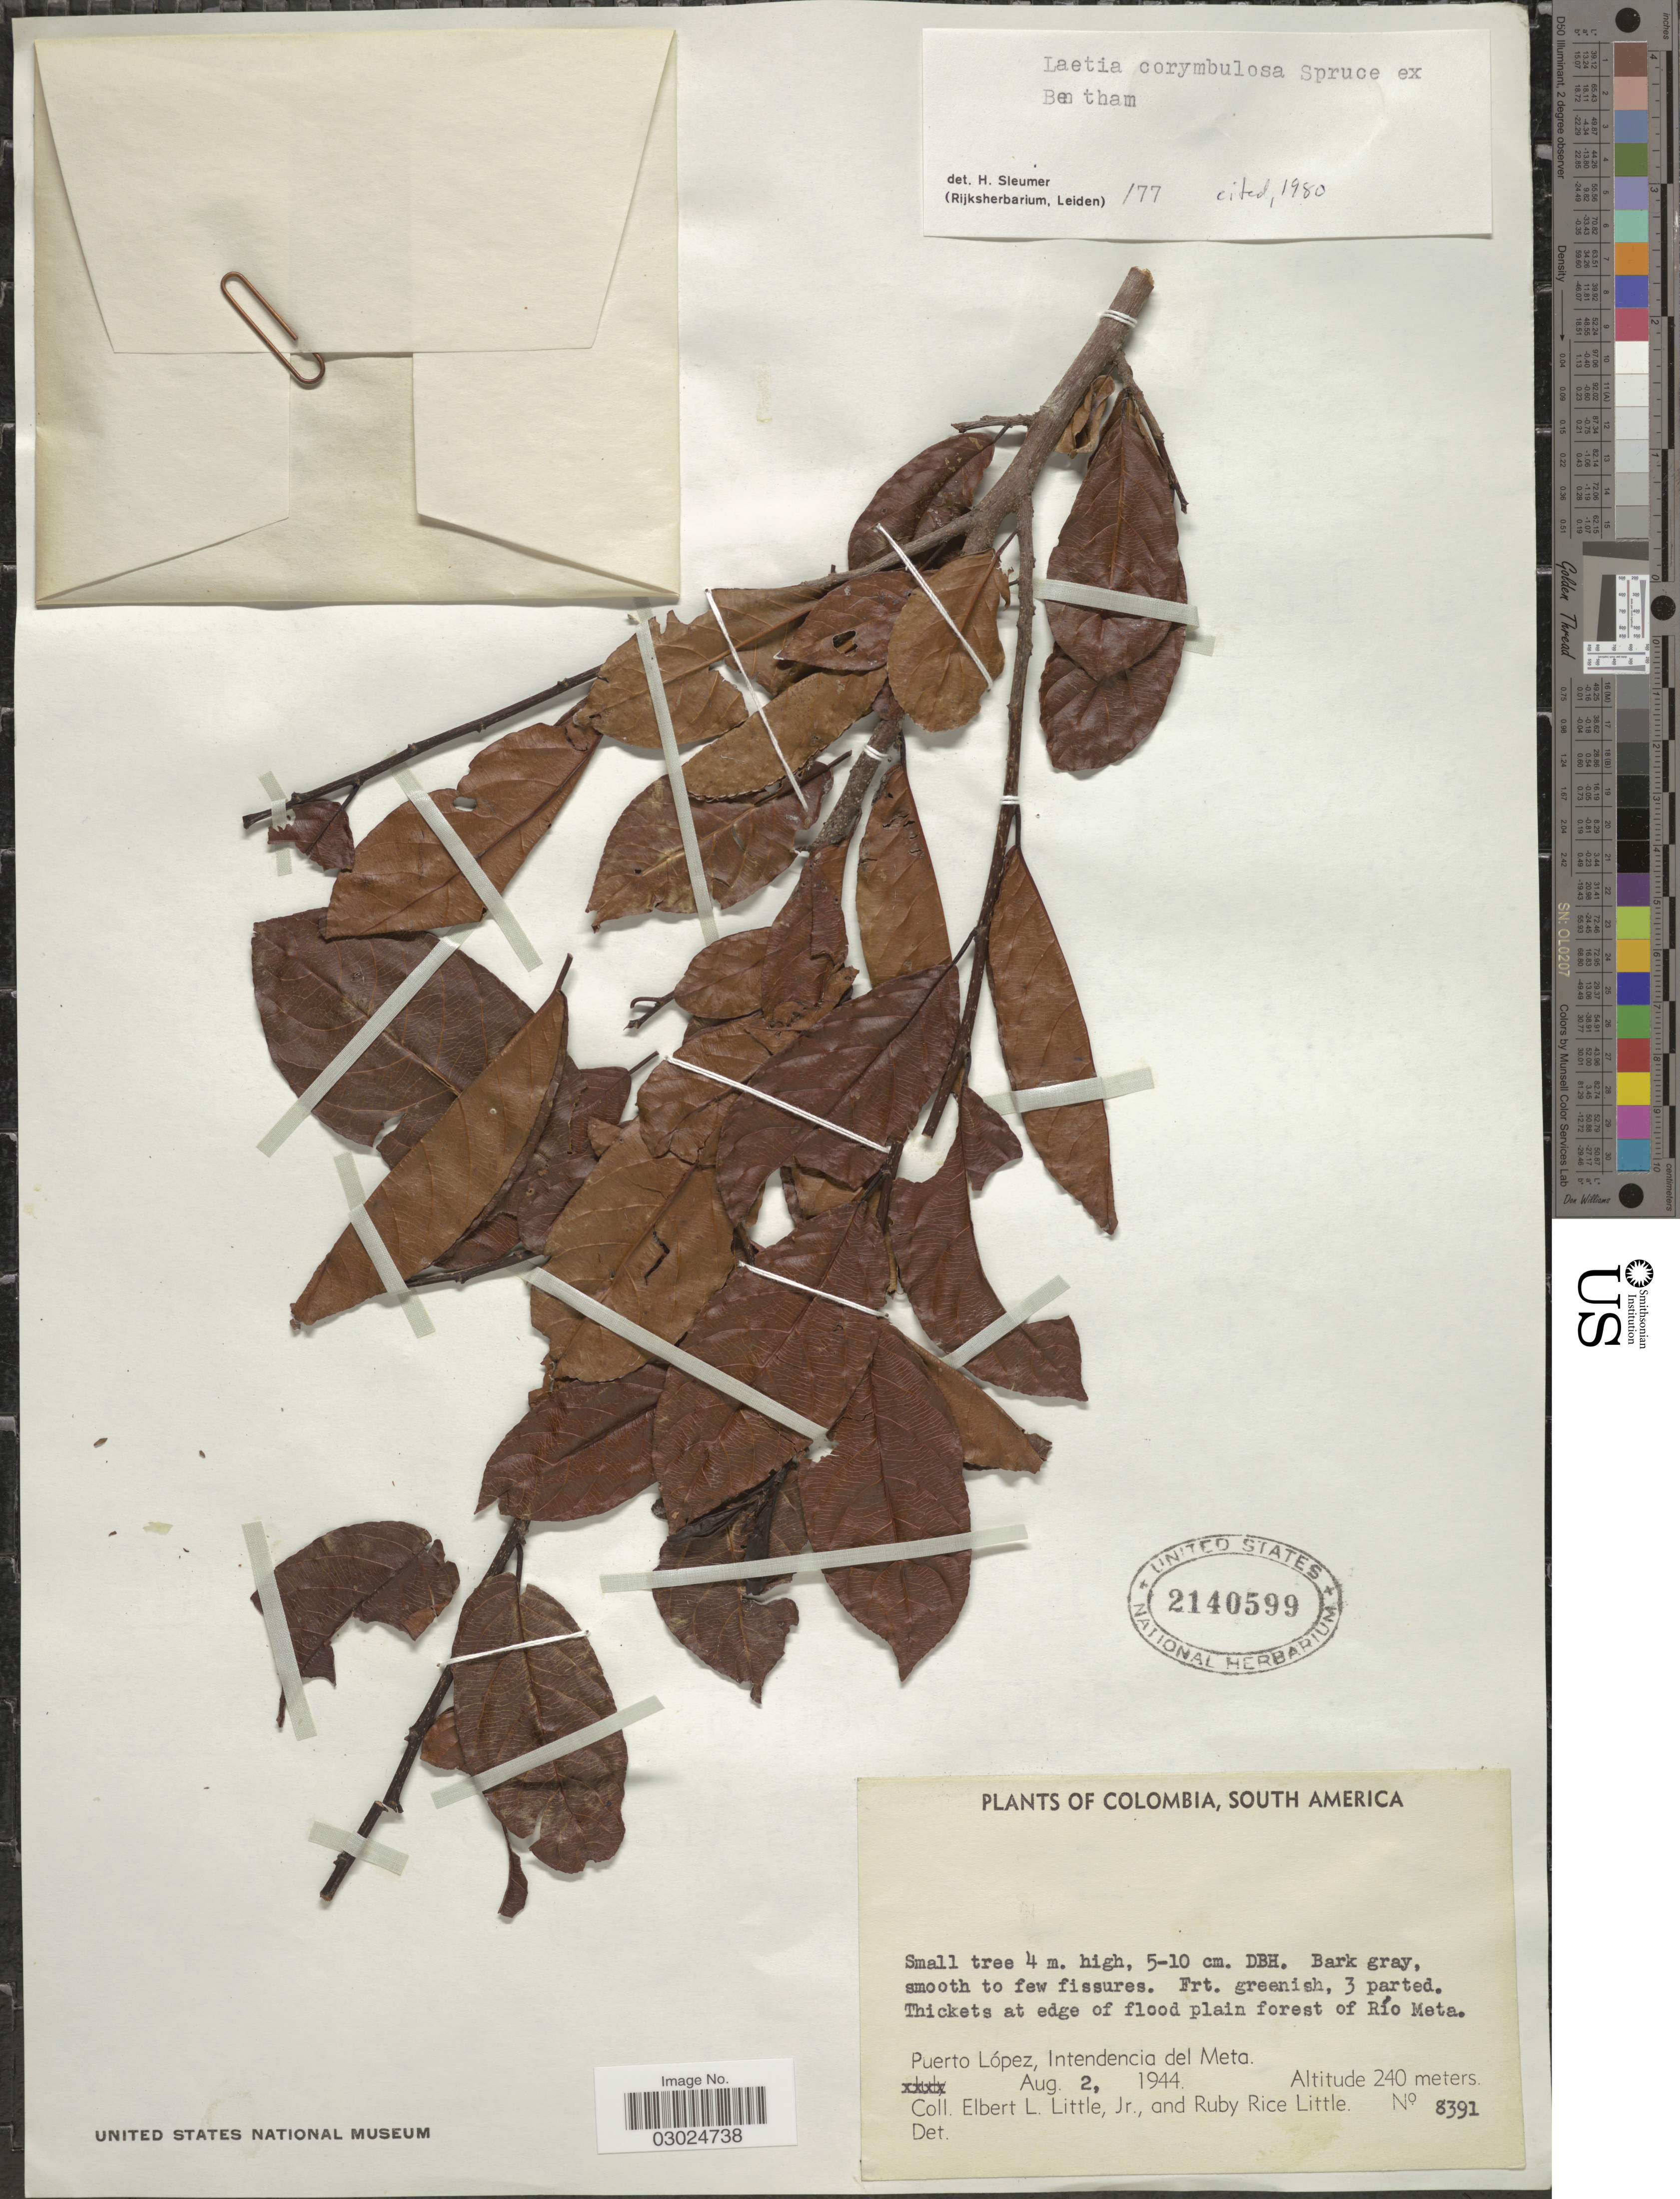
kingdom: Plantae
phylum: Tracheophyta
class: Magnoliopsida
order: Malpighiales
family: Salicaceae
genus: Laetia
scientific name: Laetia corymbulosa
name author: Spruce ex Benth.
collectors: E. L. Little & R. R. Little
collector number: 8391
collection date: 1944-08-02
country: Colombia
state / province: Meta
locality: Thickets at edge of flood plain forest of Río Meta, Puerto López, Intendencia del Meta.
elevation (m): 240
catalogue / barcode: US 2140599